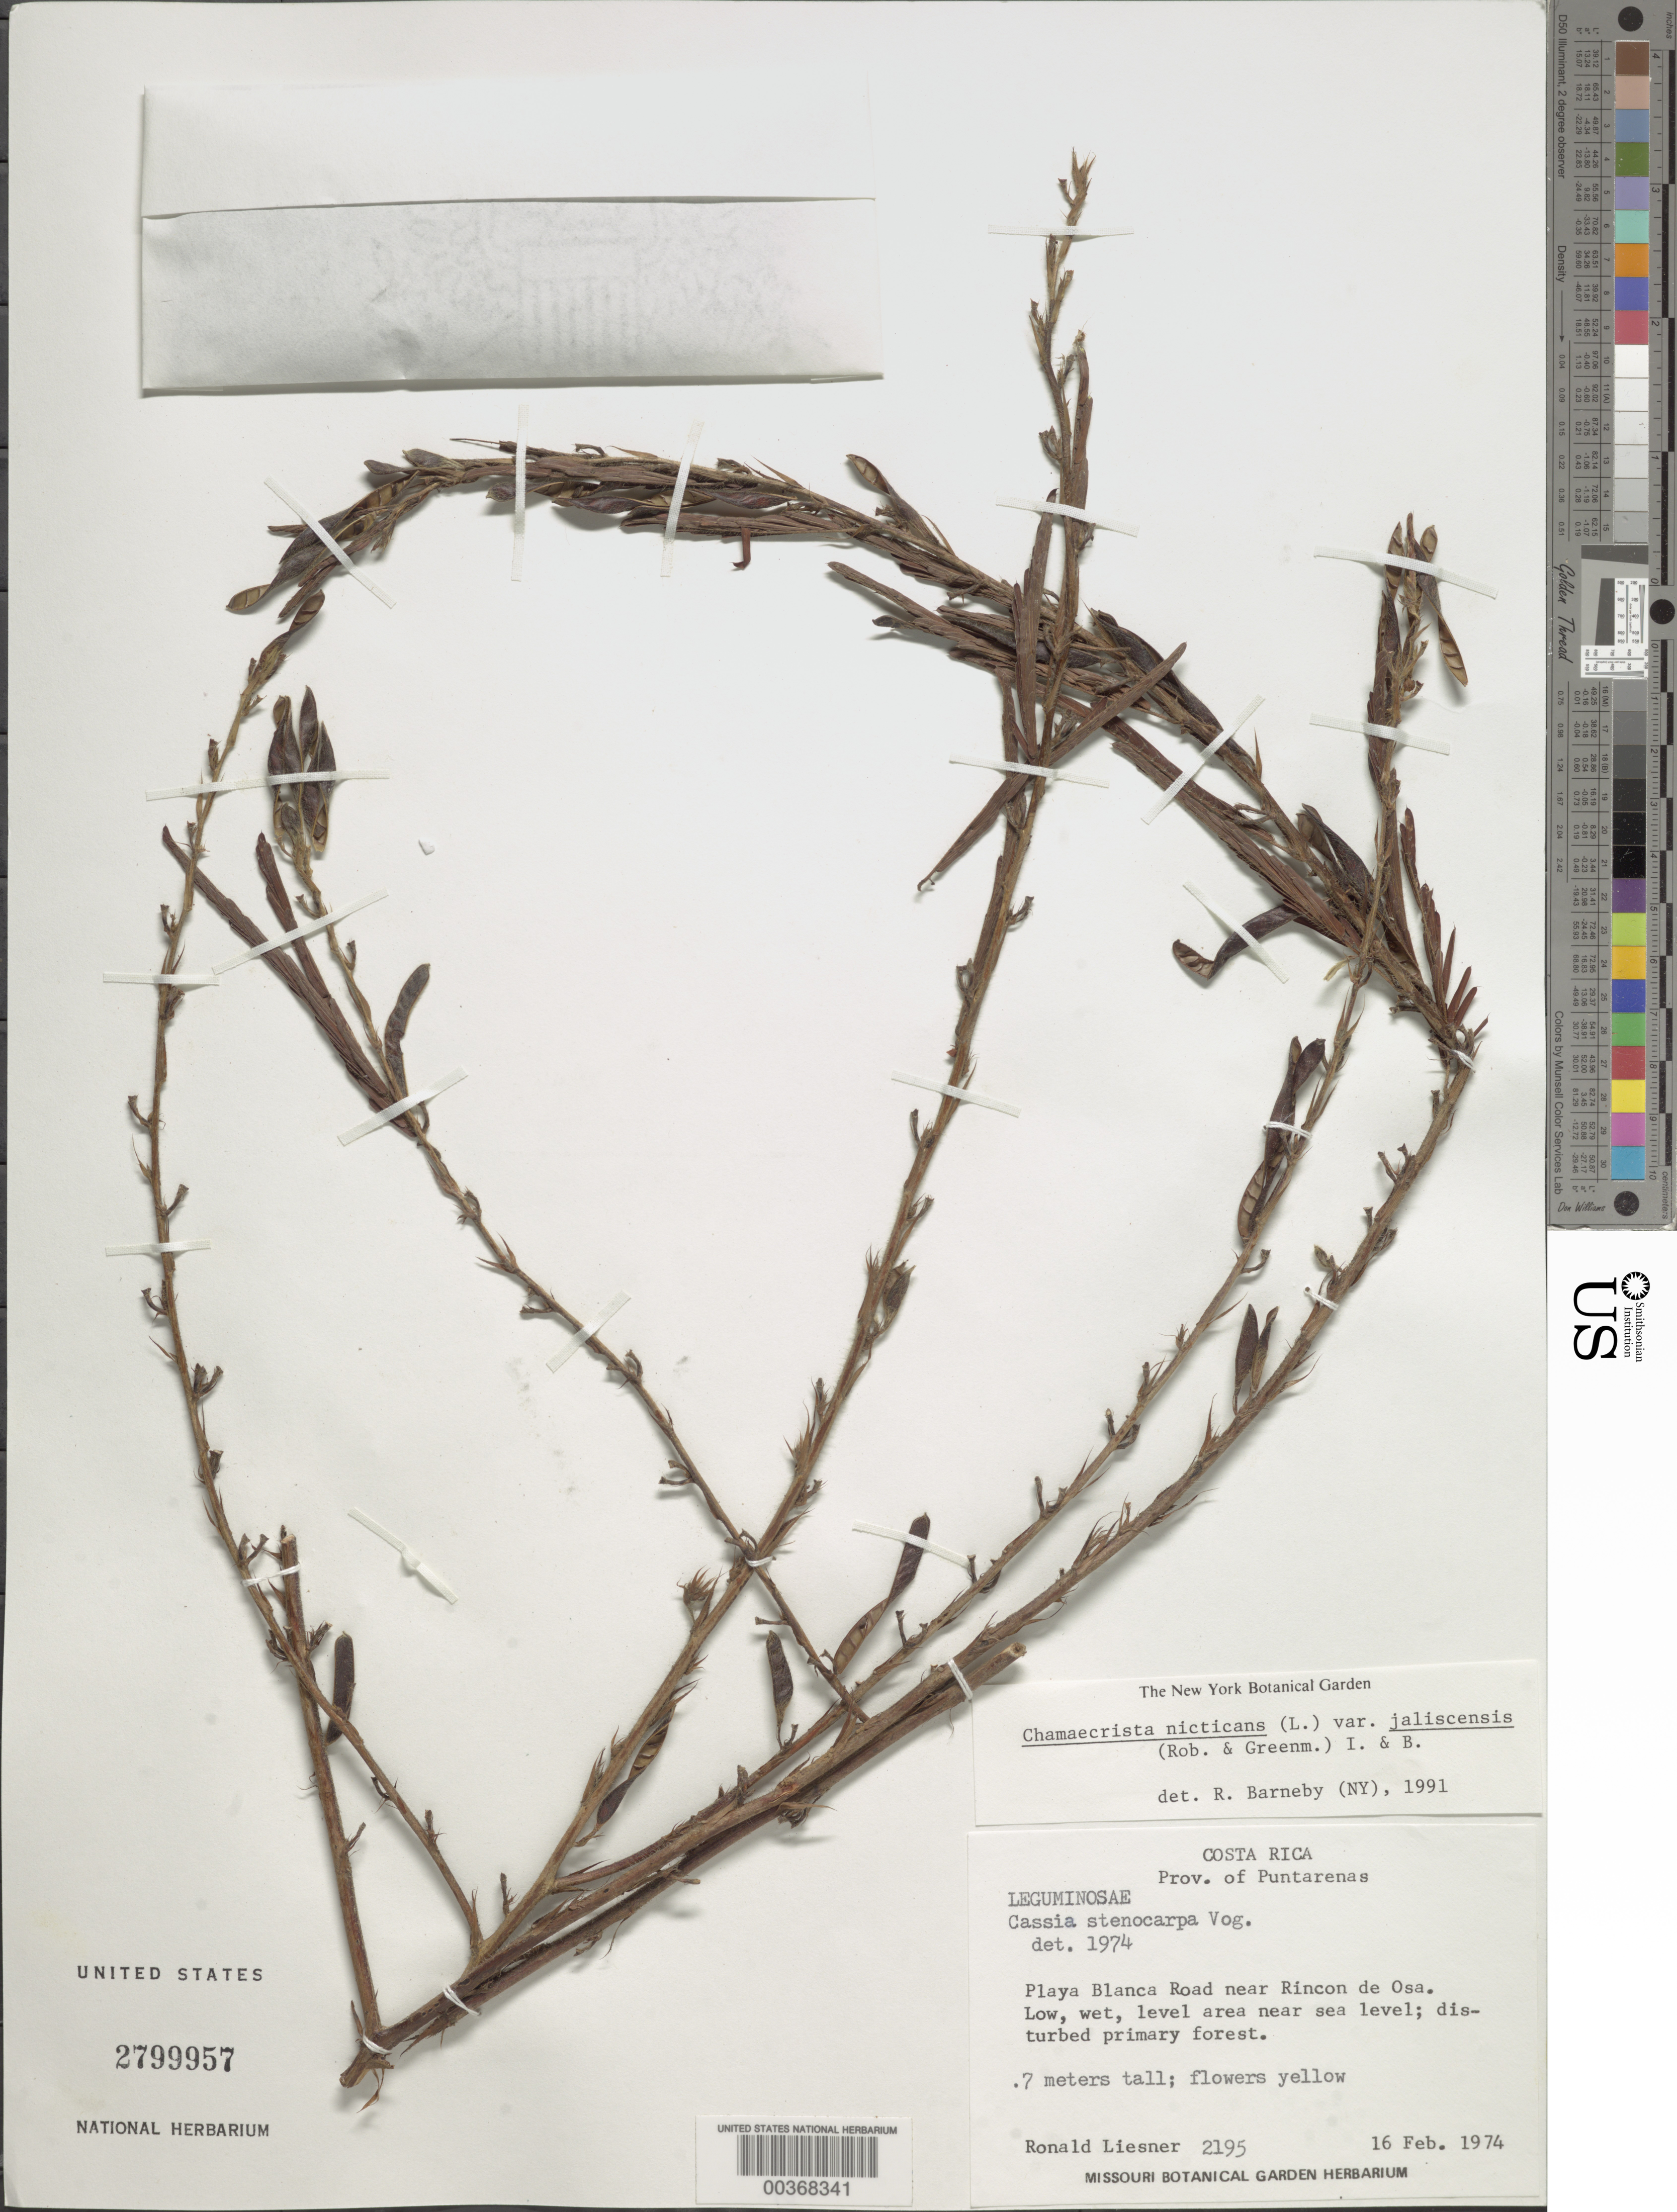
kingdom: Plantae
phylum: Tracheophyta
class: Magnoliopsida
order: Fabales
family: Fabaceae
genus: Chamaecrista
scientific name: Chamaecrista nictitans var. jaliscensis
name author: (Greenm.) H.S. Irwin & Barneby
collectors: R. L. Liesner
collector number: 2195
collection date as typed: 16 Feb 1974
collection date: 1974-02-16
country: Costa Rica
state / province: Puntarenas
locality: Playa blanca road near rincon de osa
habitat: Low, wet, level area near sea level; disturbed primary forest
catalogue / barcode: US 2799957